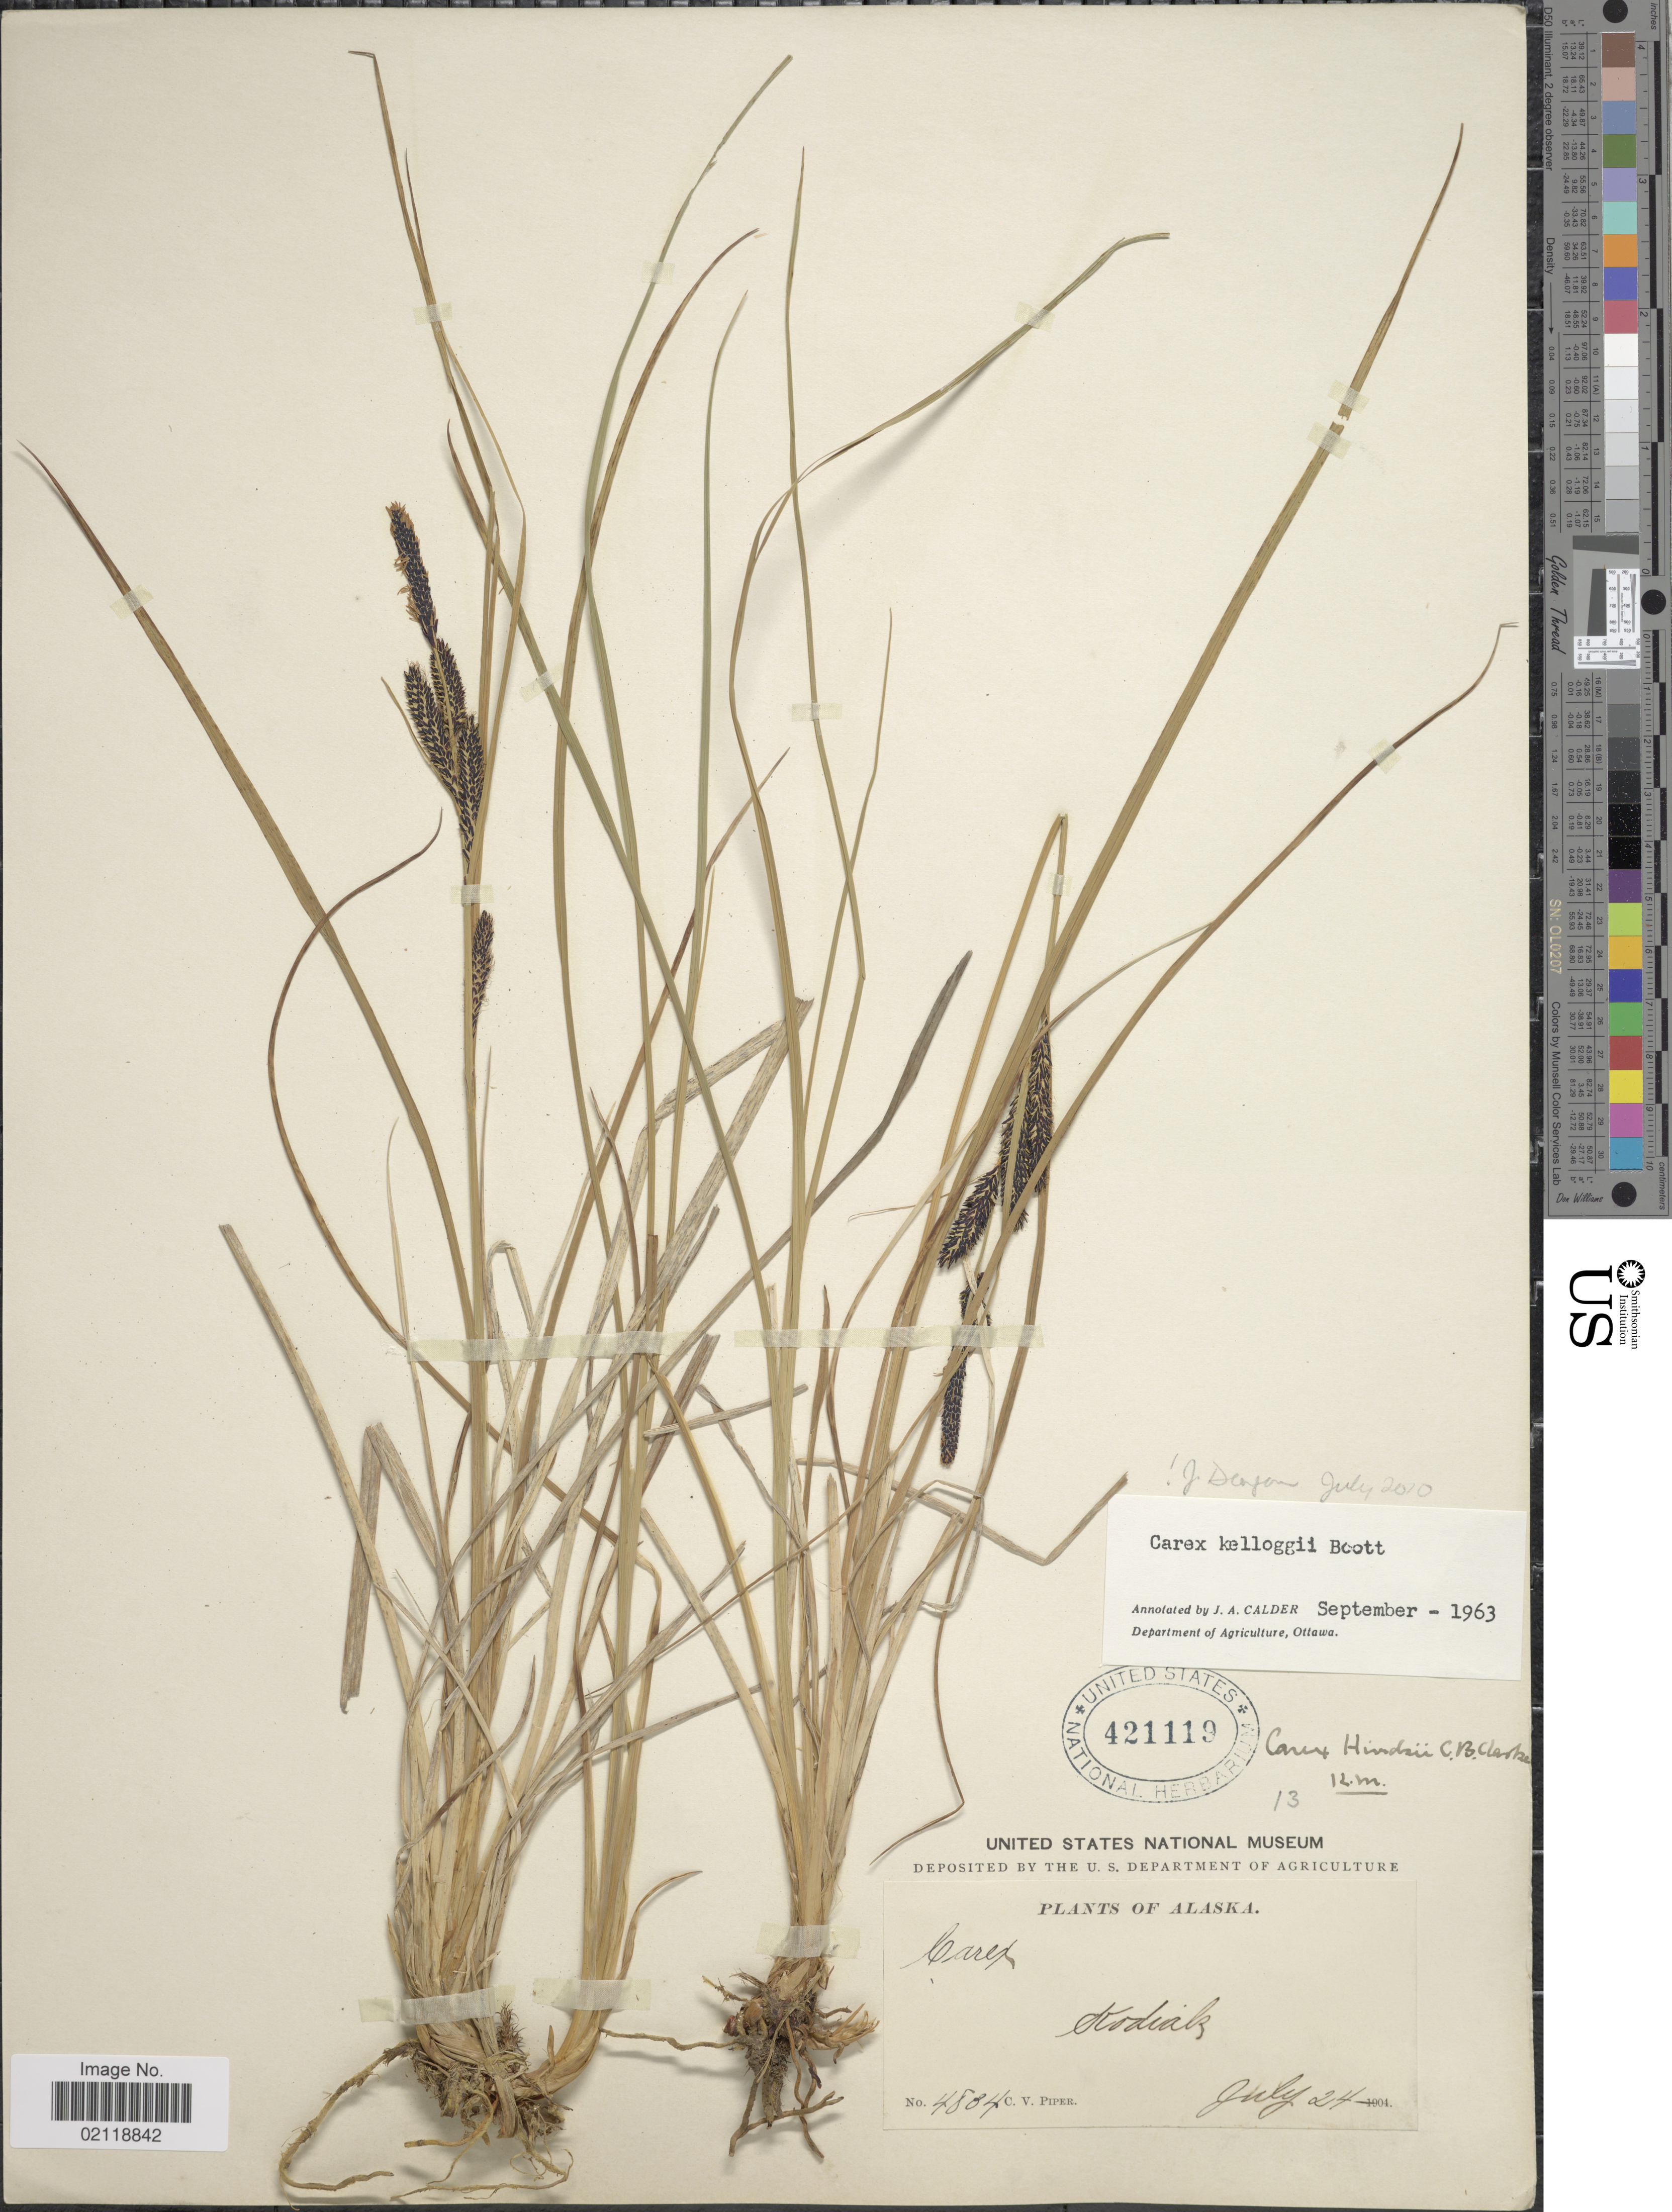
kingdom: Plantae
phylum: Tracheophyta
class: Liliopsida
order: Poales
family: Cyperaceae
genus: Carex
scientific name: Carex kelloggii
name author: W. Boott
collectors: C. V. Piper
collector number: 4834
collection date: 1904-07-24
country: United States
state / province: Alaska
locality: Kodiak.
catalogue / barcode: US 421119